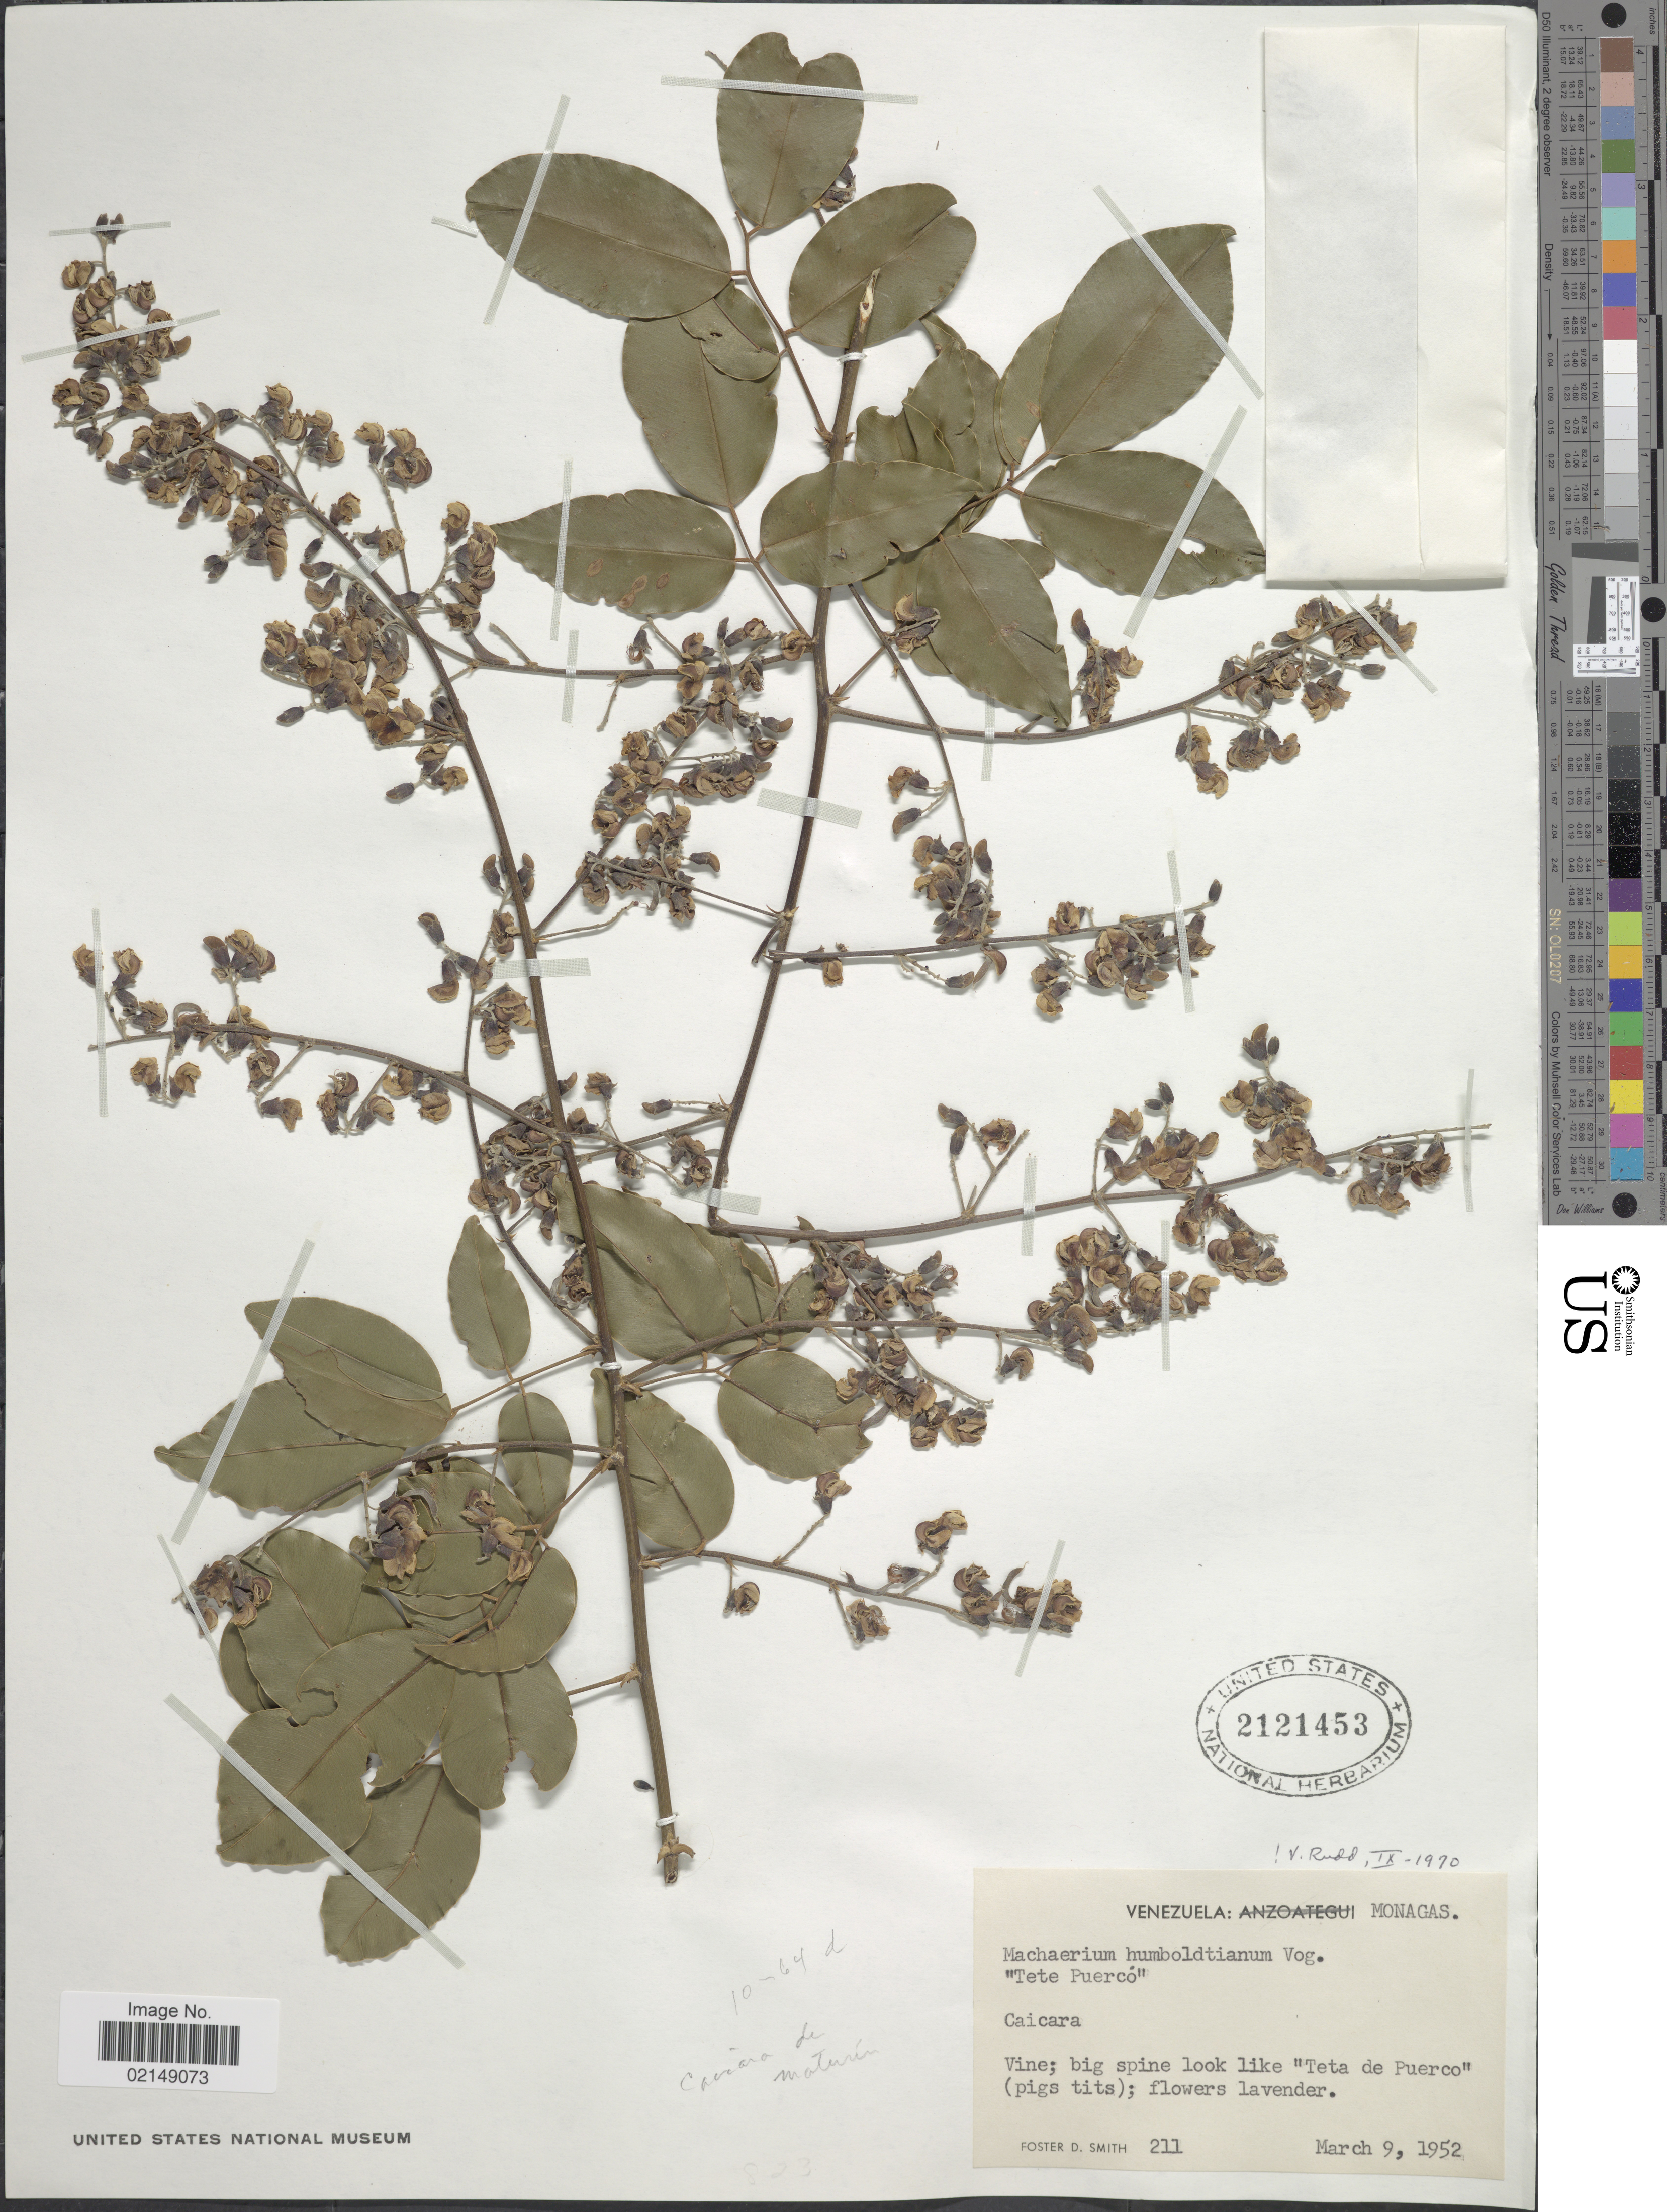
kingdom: Plantae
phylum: Tracheophyta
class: Magnoliopsida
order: Fabales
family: Fabaceae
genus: Machaerium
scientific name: Machaerium humboldtianum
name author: Vogel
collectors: F. Smith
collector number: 211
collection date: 1952-03-09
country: Venezuela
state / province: Monagas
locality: Caicara, big spine look like "Teta de Puerco" (pigs tits)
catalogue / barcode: US 2121453